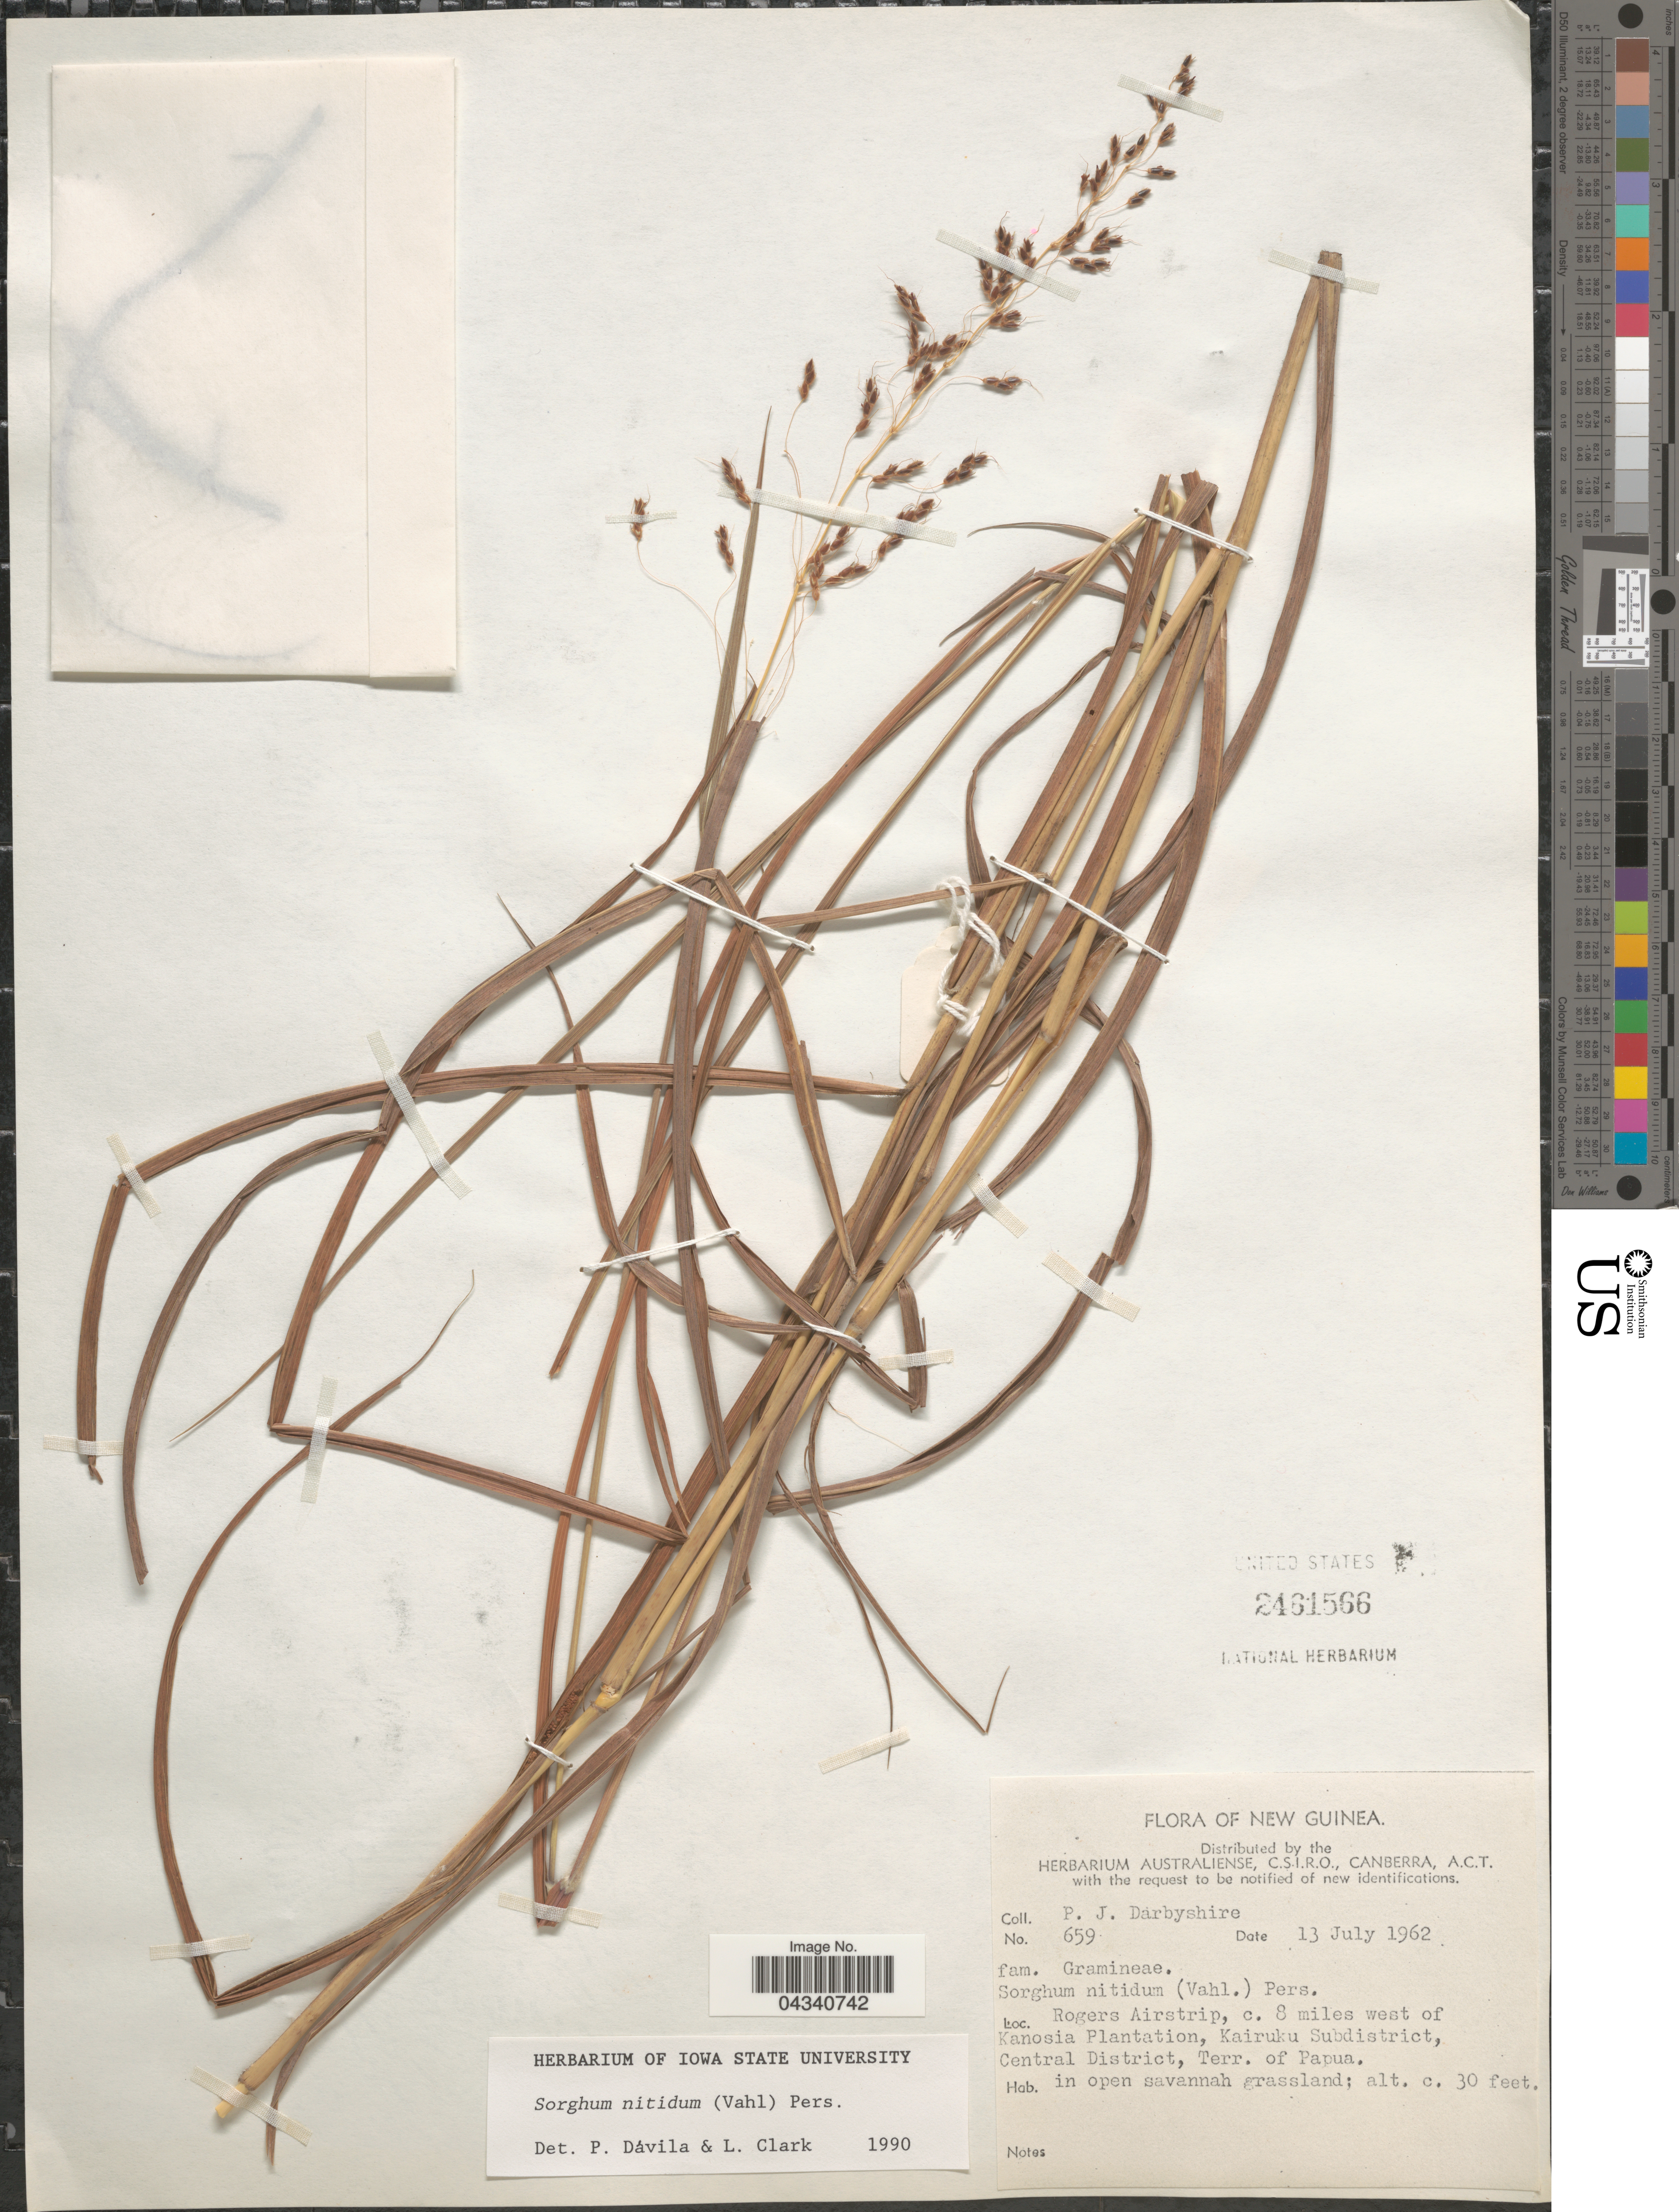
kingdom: Plantae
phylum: Tracheophyta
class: Liliopsida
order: Poales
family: Poaceae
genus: Sorghum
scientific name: Sorghum nitidum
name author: (Vahl) Pers.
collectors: P. Darbyshire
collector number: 659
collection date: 1962-07-13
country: Papua New Guinea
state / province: Central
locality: Rogers Airstrip, c. 8 miles west of Kanosia Plantation, Kairuku Subdistrict, Central District, Terr. of Papua.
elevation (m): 9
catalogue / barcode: US 2461566